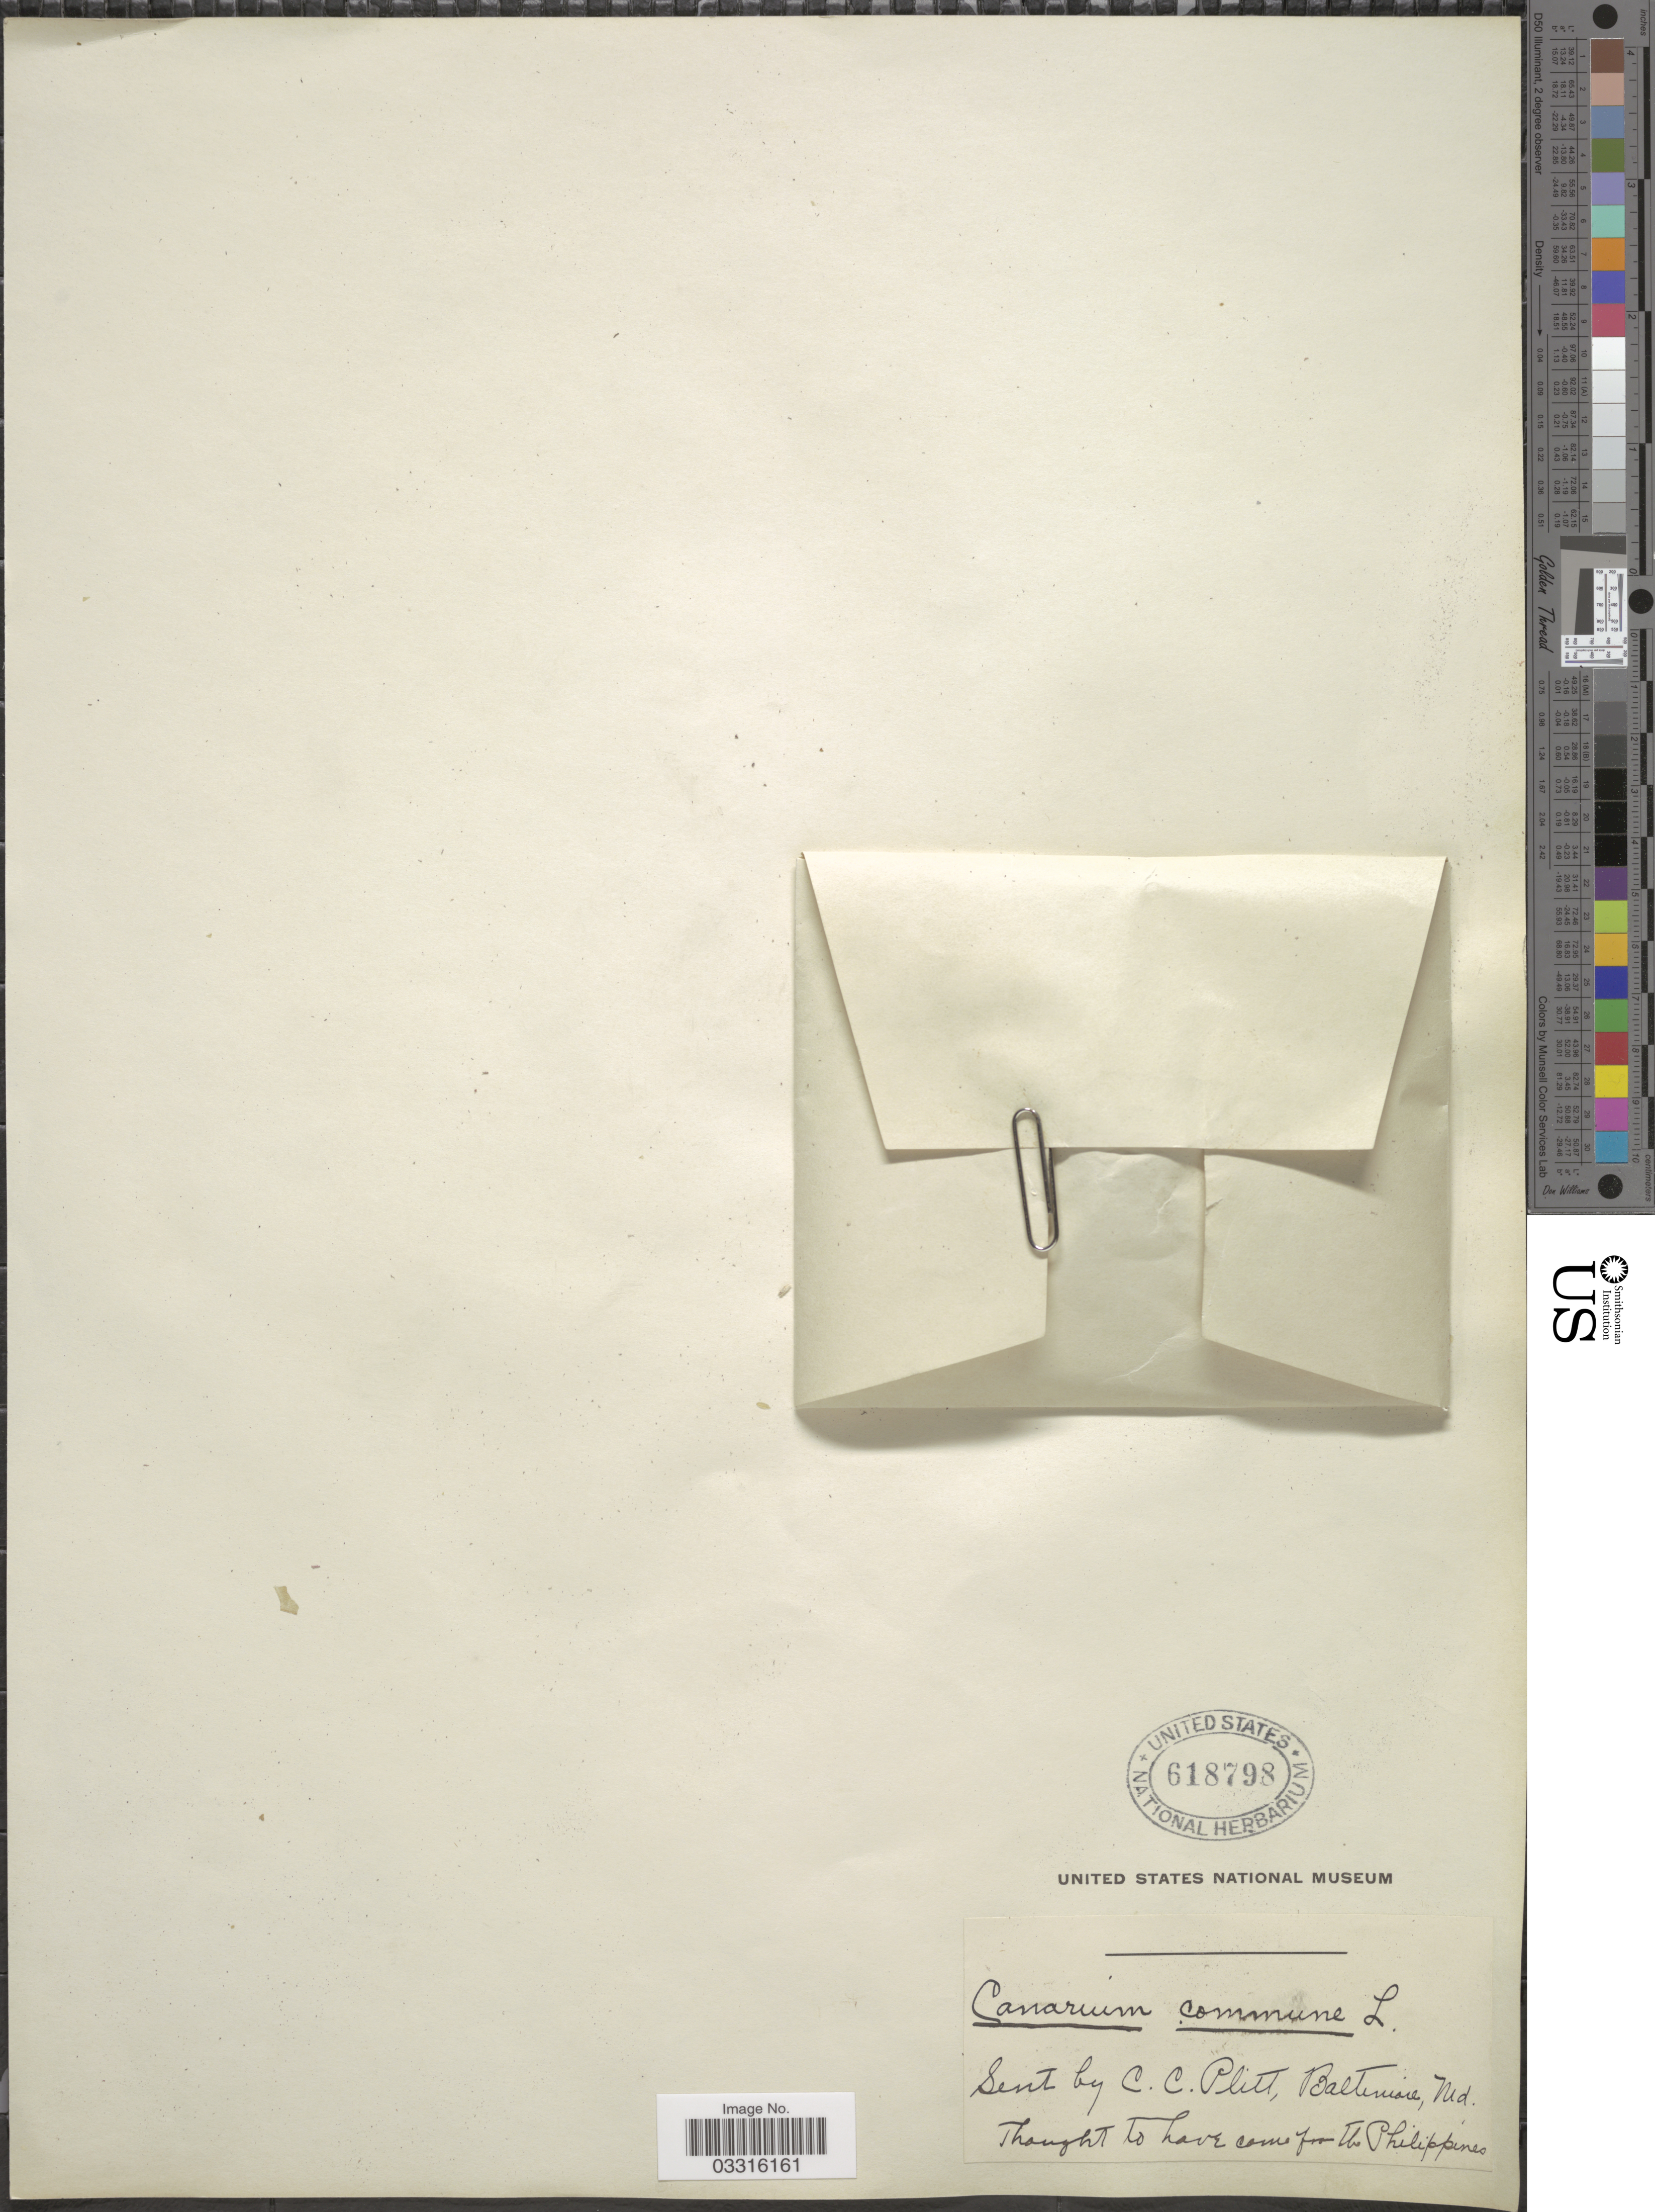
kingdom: Plantae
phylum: Tracheophyta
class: Magnoliopsida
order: Sapindales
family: Burseraceae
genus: Canarium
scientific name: Canarium vulgare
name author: Leenh.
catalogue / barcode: US 618798